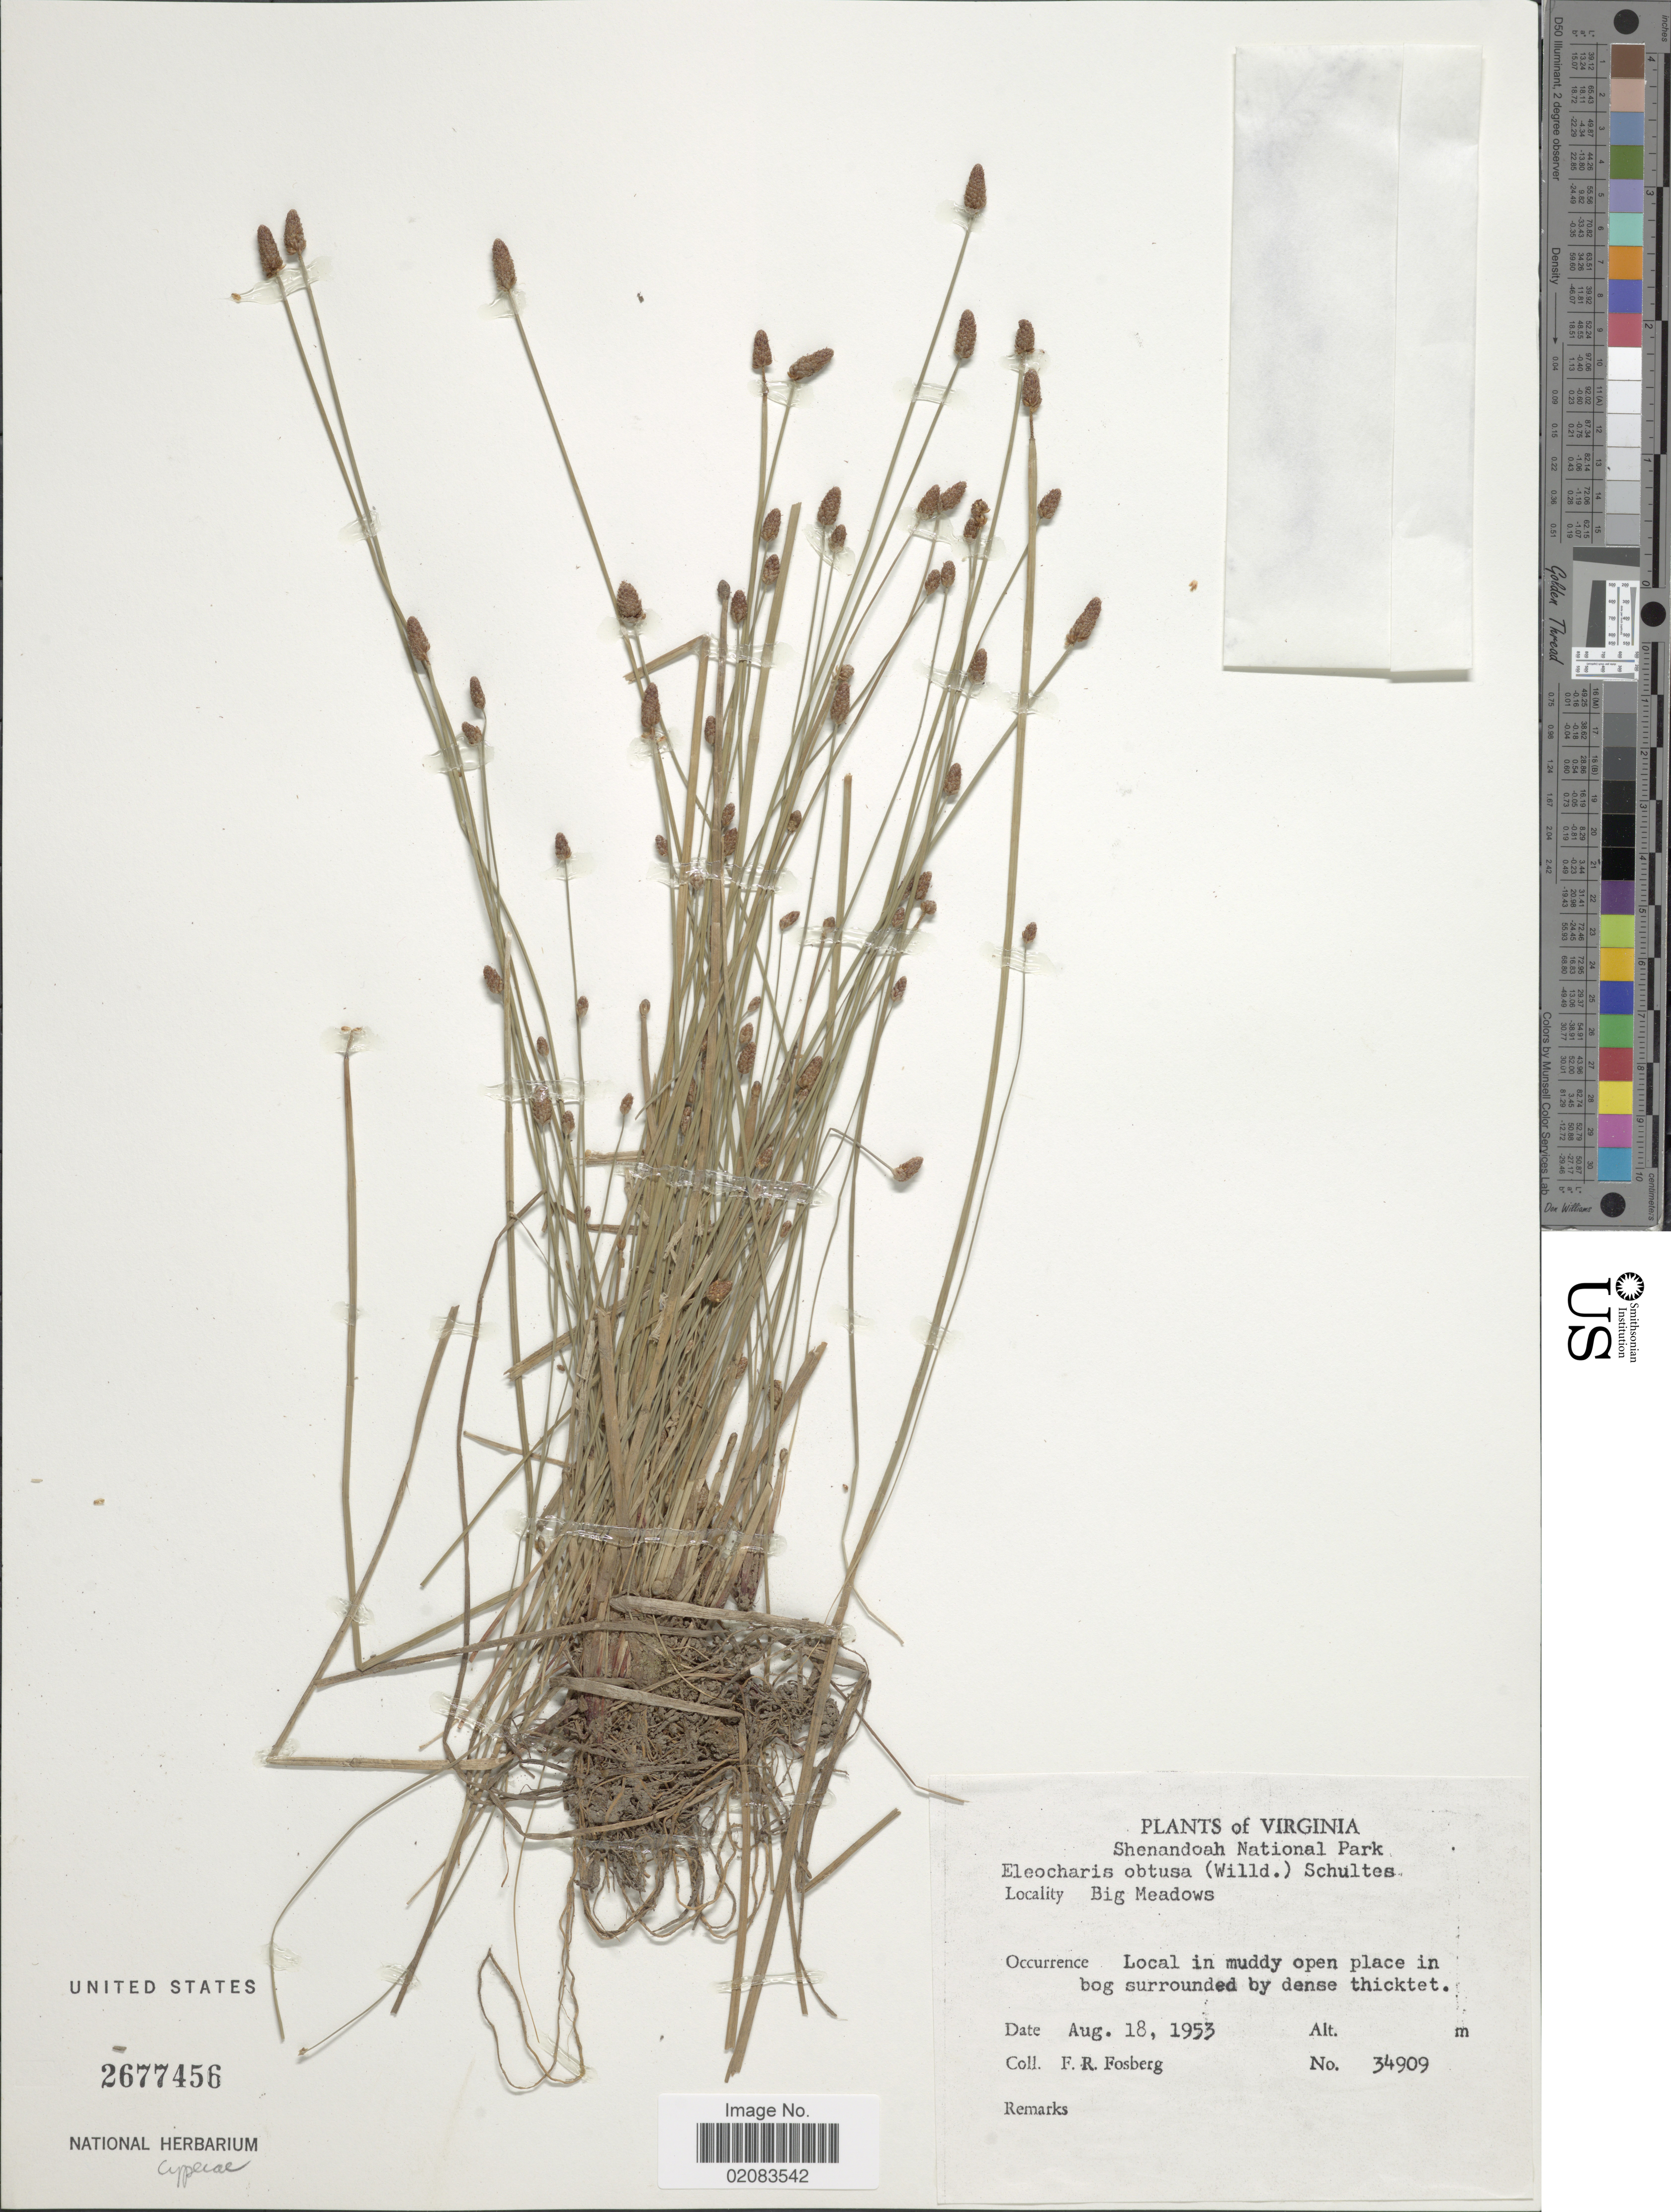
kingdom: Plantae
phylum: Tracheophyta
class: Liliopsida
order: Poales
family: Cyperaceae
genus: Eleocharis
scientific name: Eleocharis obtusa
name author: (Willd.) Schult.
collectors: F. R. Fosberg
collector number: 34909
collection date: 1953-08-18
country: United States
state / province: Virginia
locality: Shenandoah National Park, Big Meadows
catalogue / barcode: US 2677456